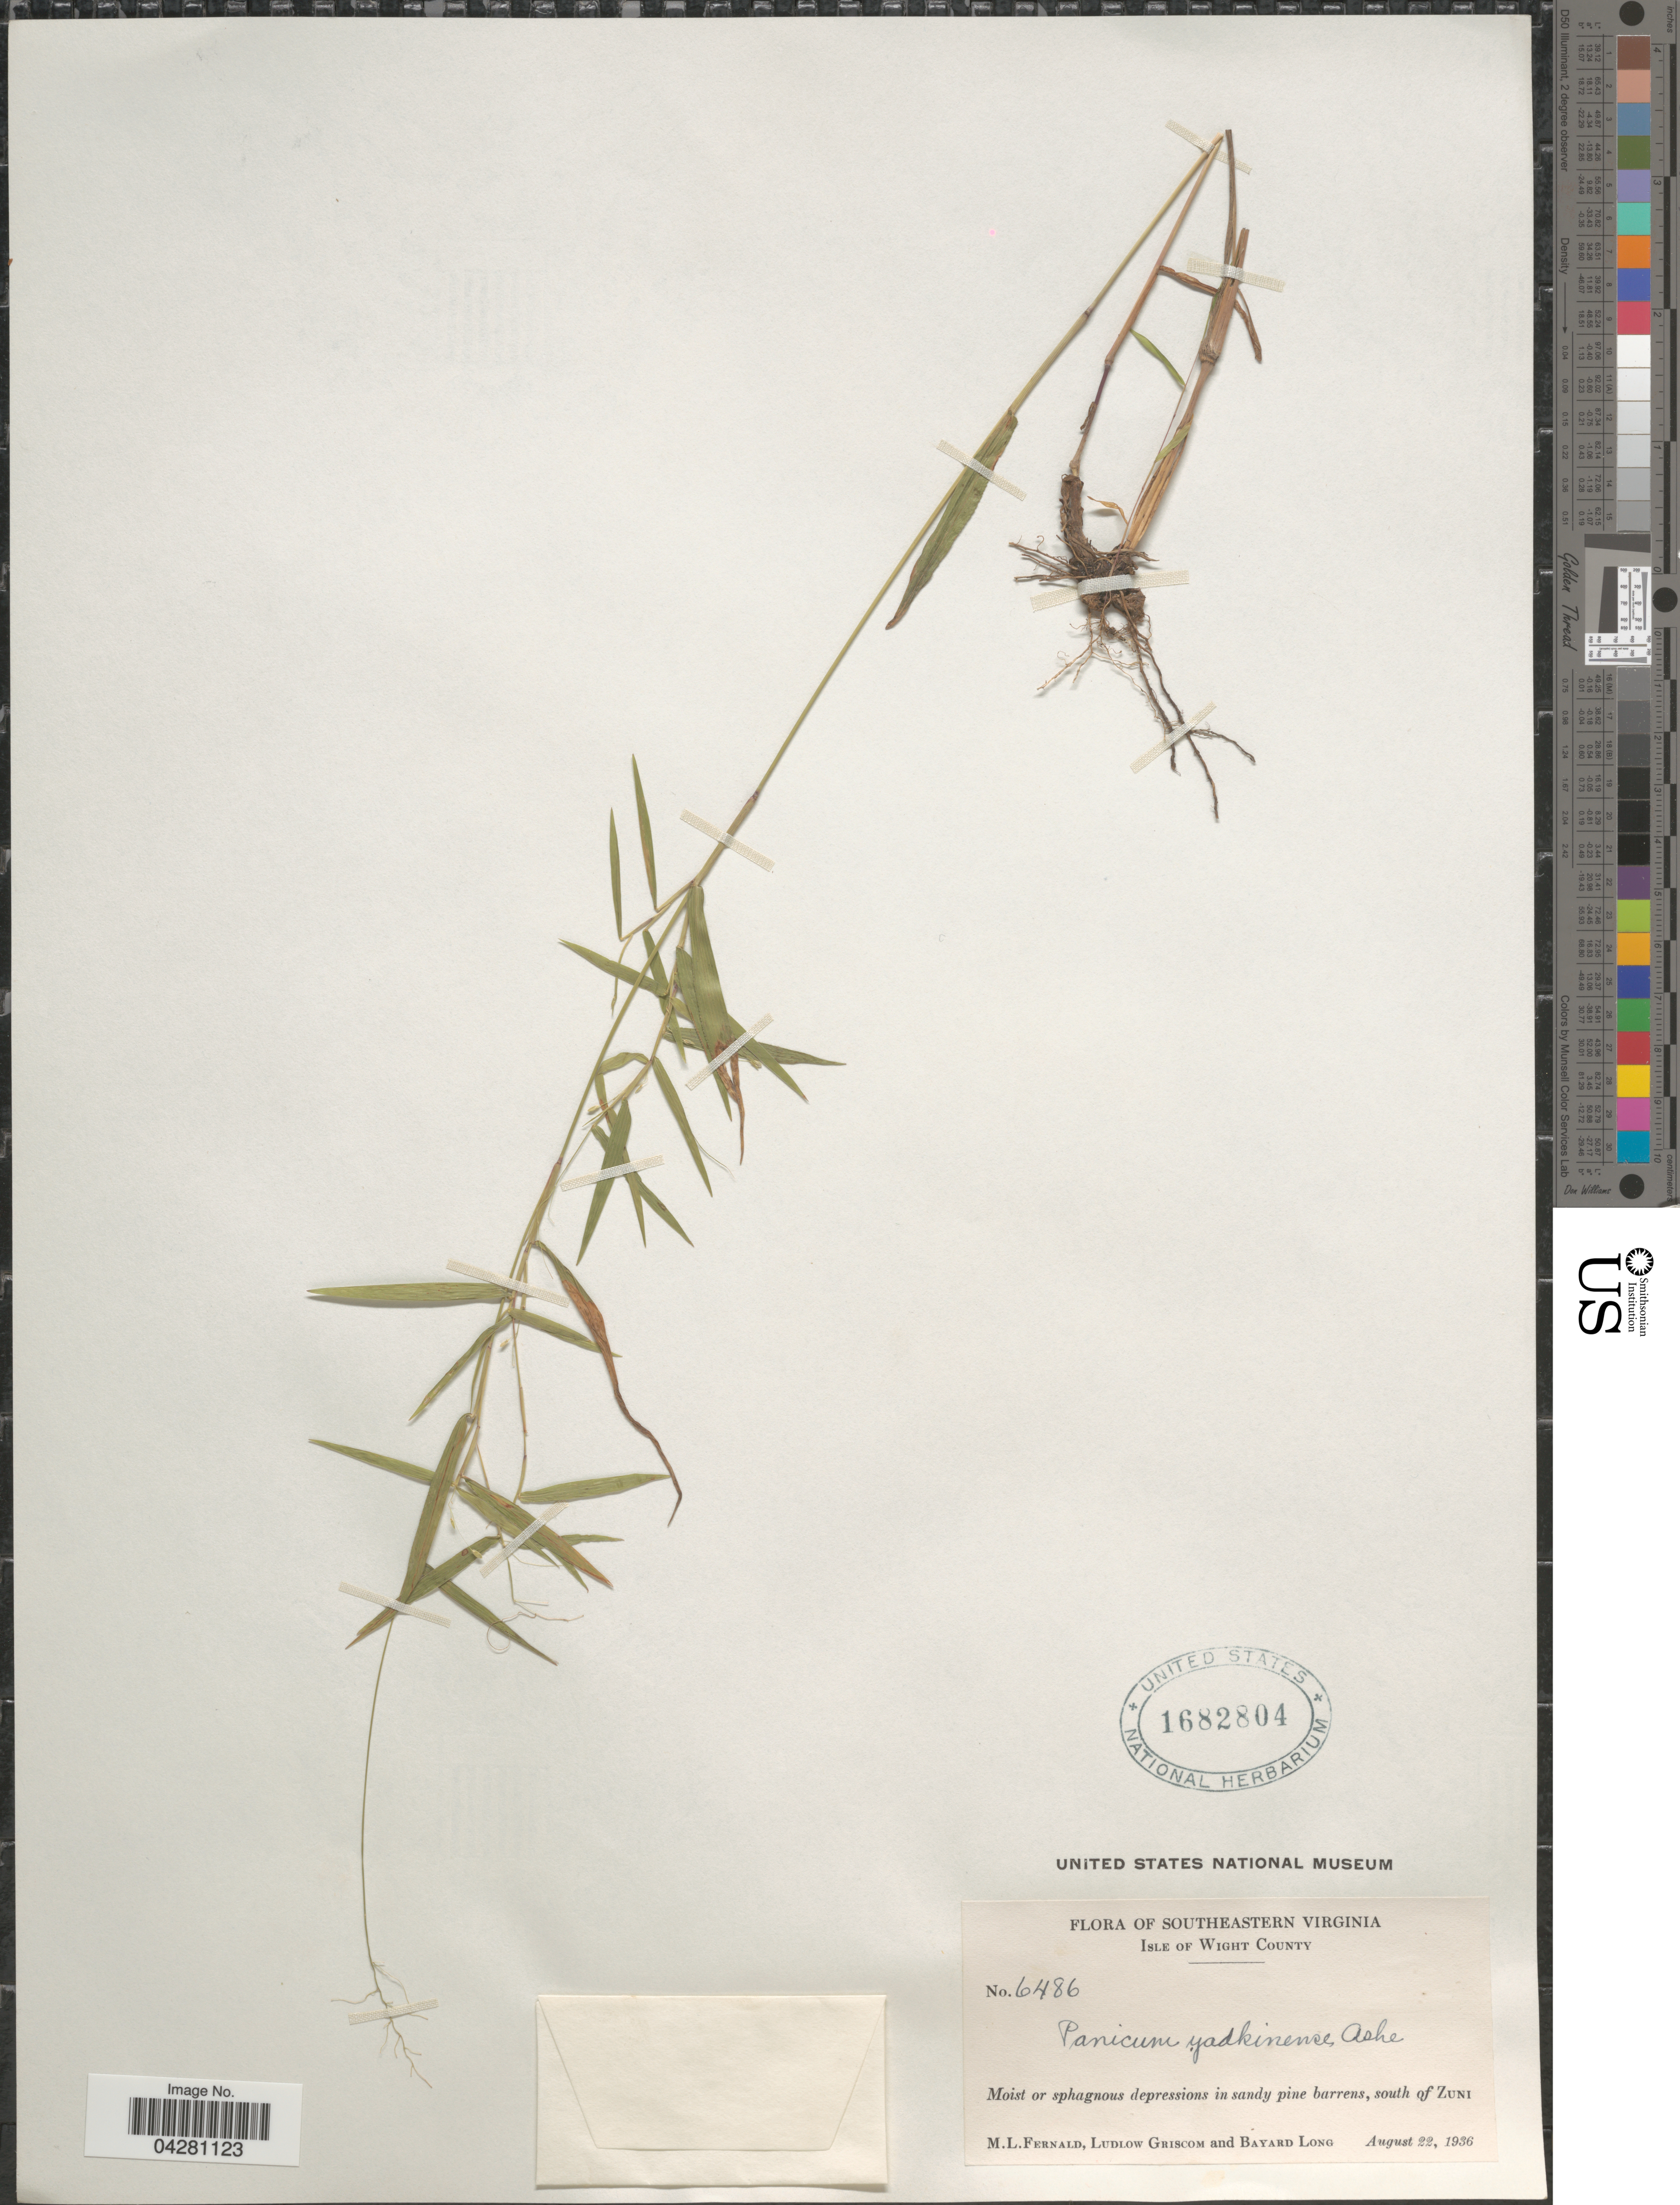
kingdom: Plantae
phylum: Tracheophyta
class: Liliopsida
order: Poales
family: Poaceae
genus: Dichanthelium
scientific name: Dichanthelium dichotomum var. dichotomum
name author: (L.) Gould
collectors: M. L. Fernald, L. Griscom & B. Long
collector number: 6486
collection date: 1936-08-22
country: United States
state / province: Virginia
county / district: Isle of Wight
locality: Southeastern Virginia. Isle of Wight County. South of Zuni.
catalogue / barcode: US 1682804